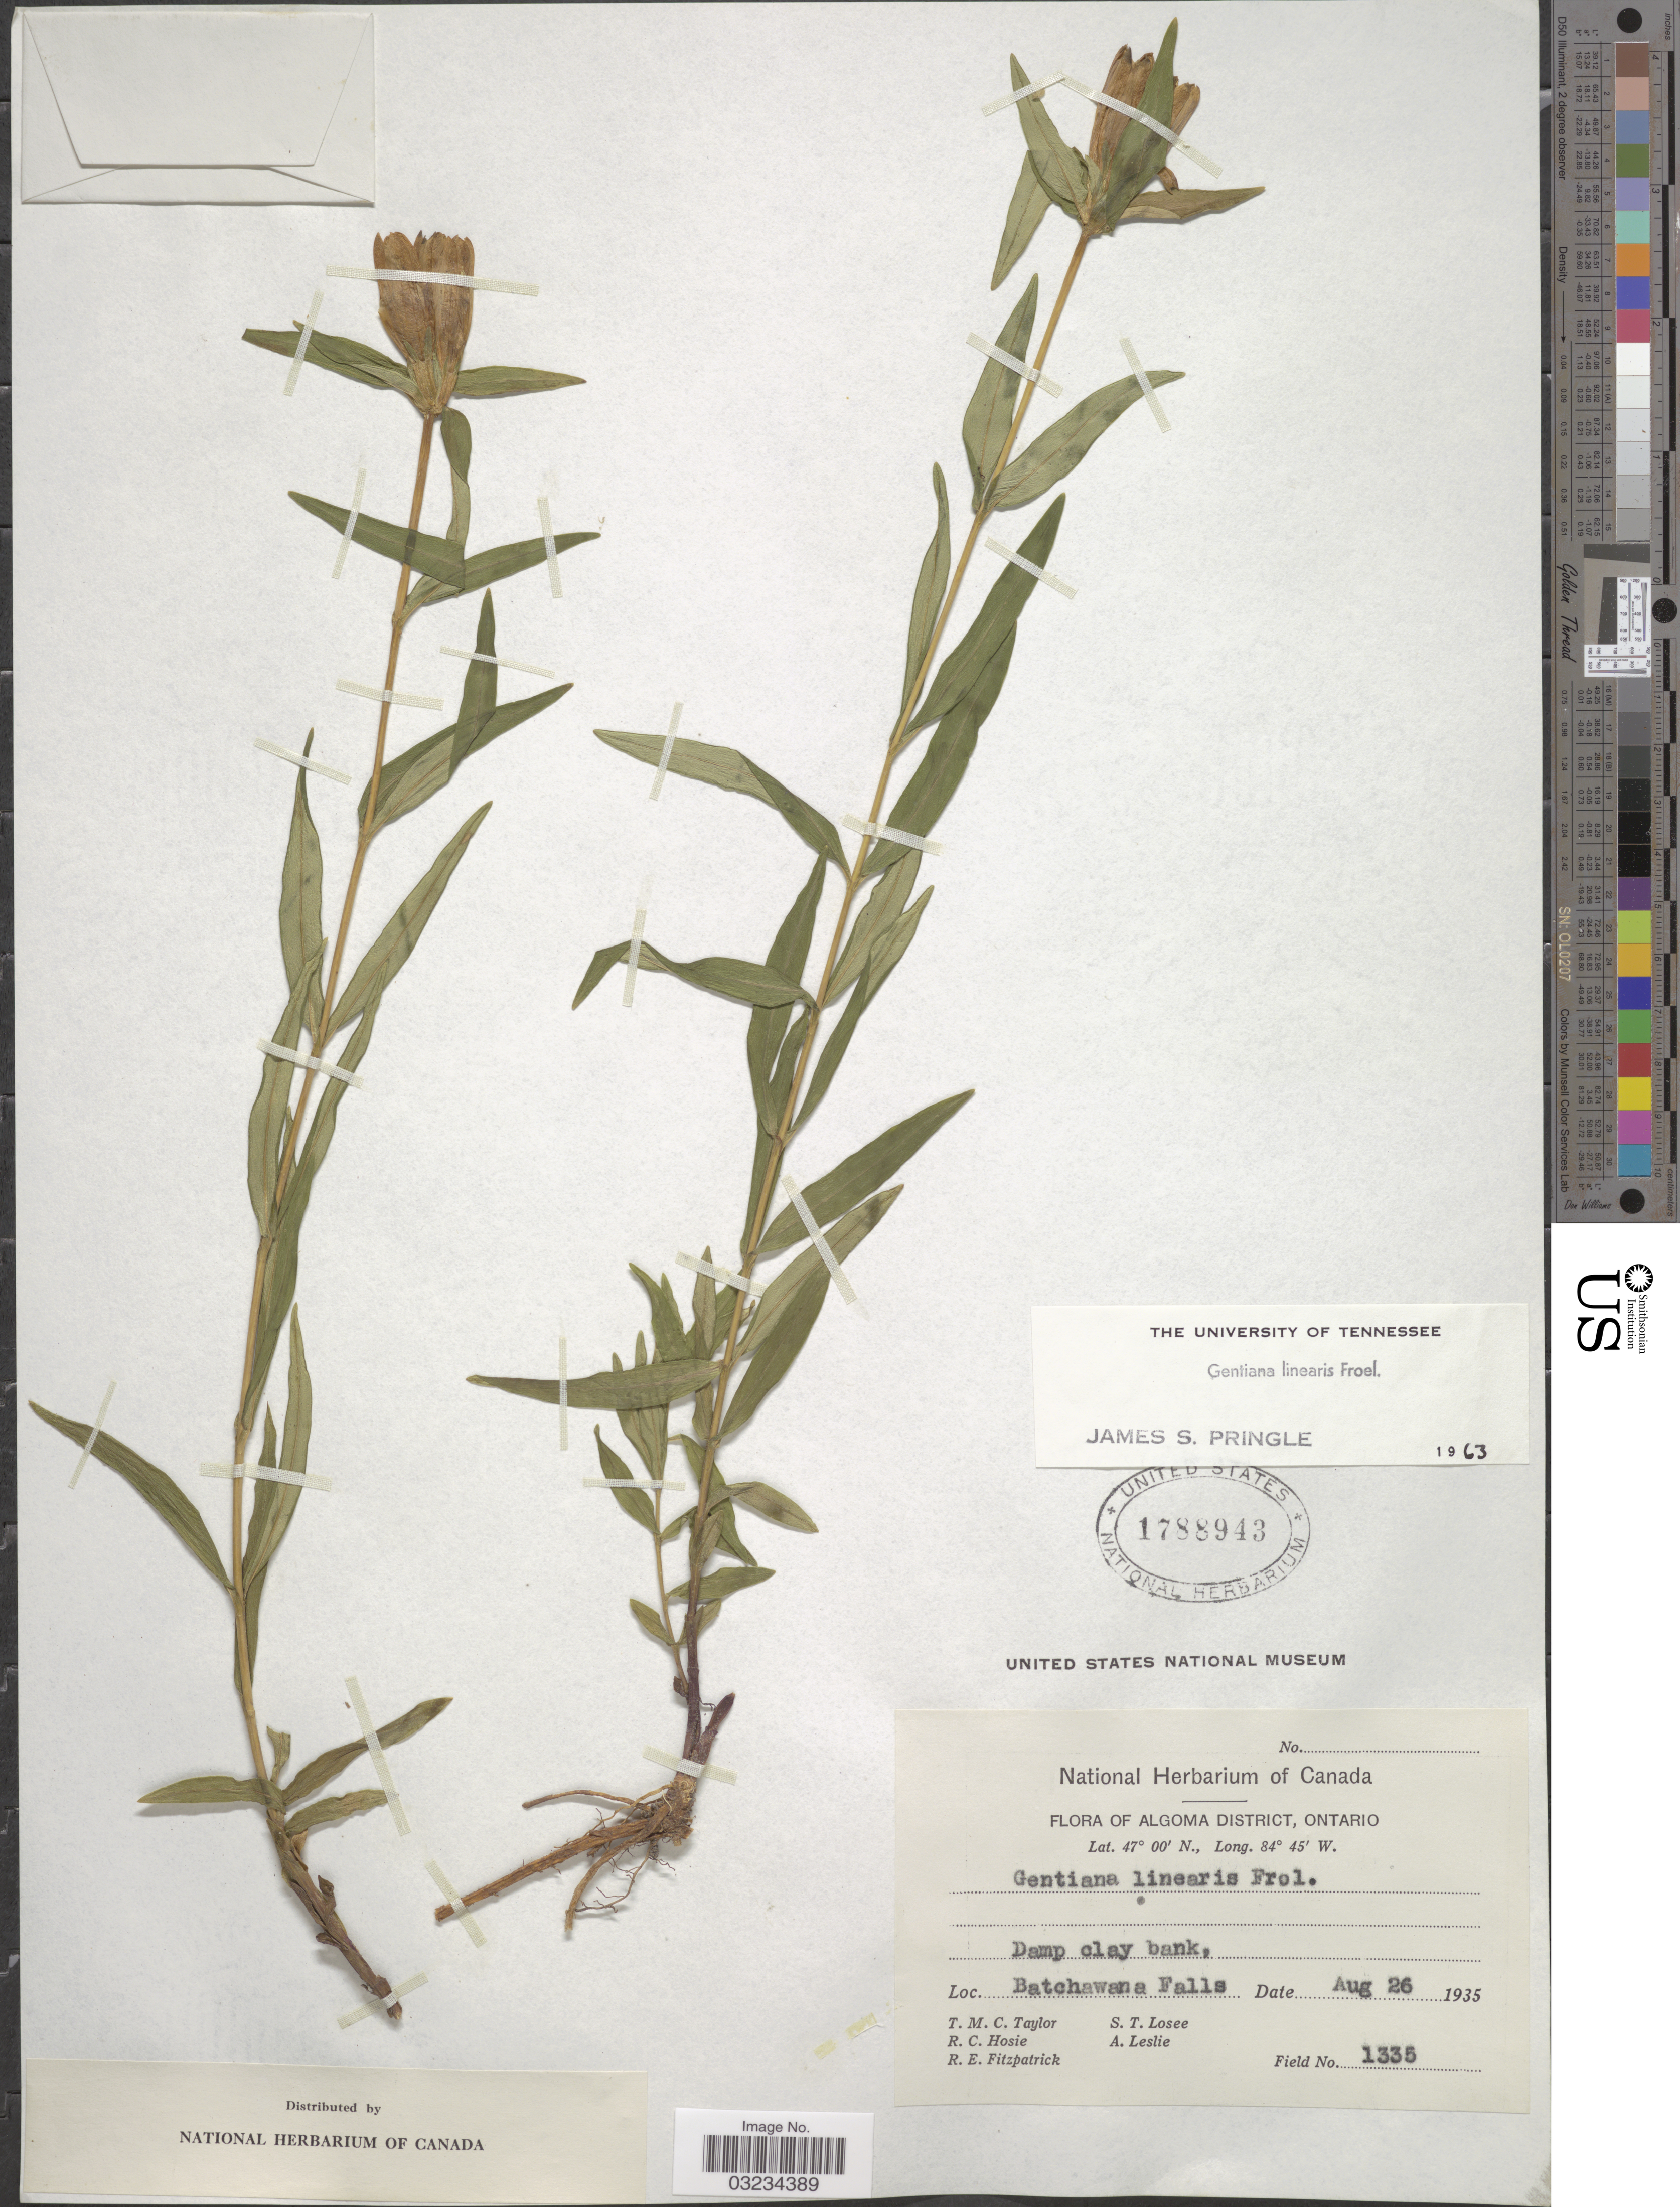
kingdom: Plantae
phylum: Tracheophyta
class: Magnoliopsida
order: Gentianales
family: Gentianaceae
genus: Gentiana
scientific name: Gentiana linearis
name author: Froel.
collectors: T. M. C. Taylor, R. Hosie, R. Fitzpatrick, S. Losee & A. Leslie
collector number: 1335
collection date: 1935-08-26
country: Canada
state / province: Ontario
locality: Algoma District. Batchawana Falls.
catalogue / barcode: US 1788943